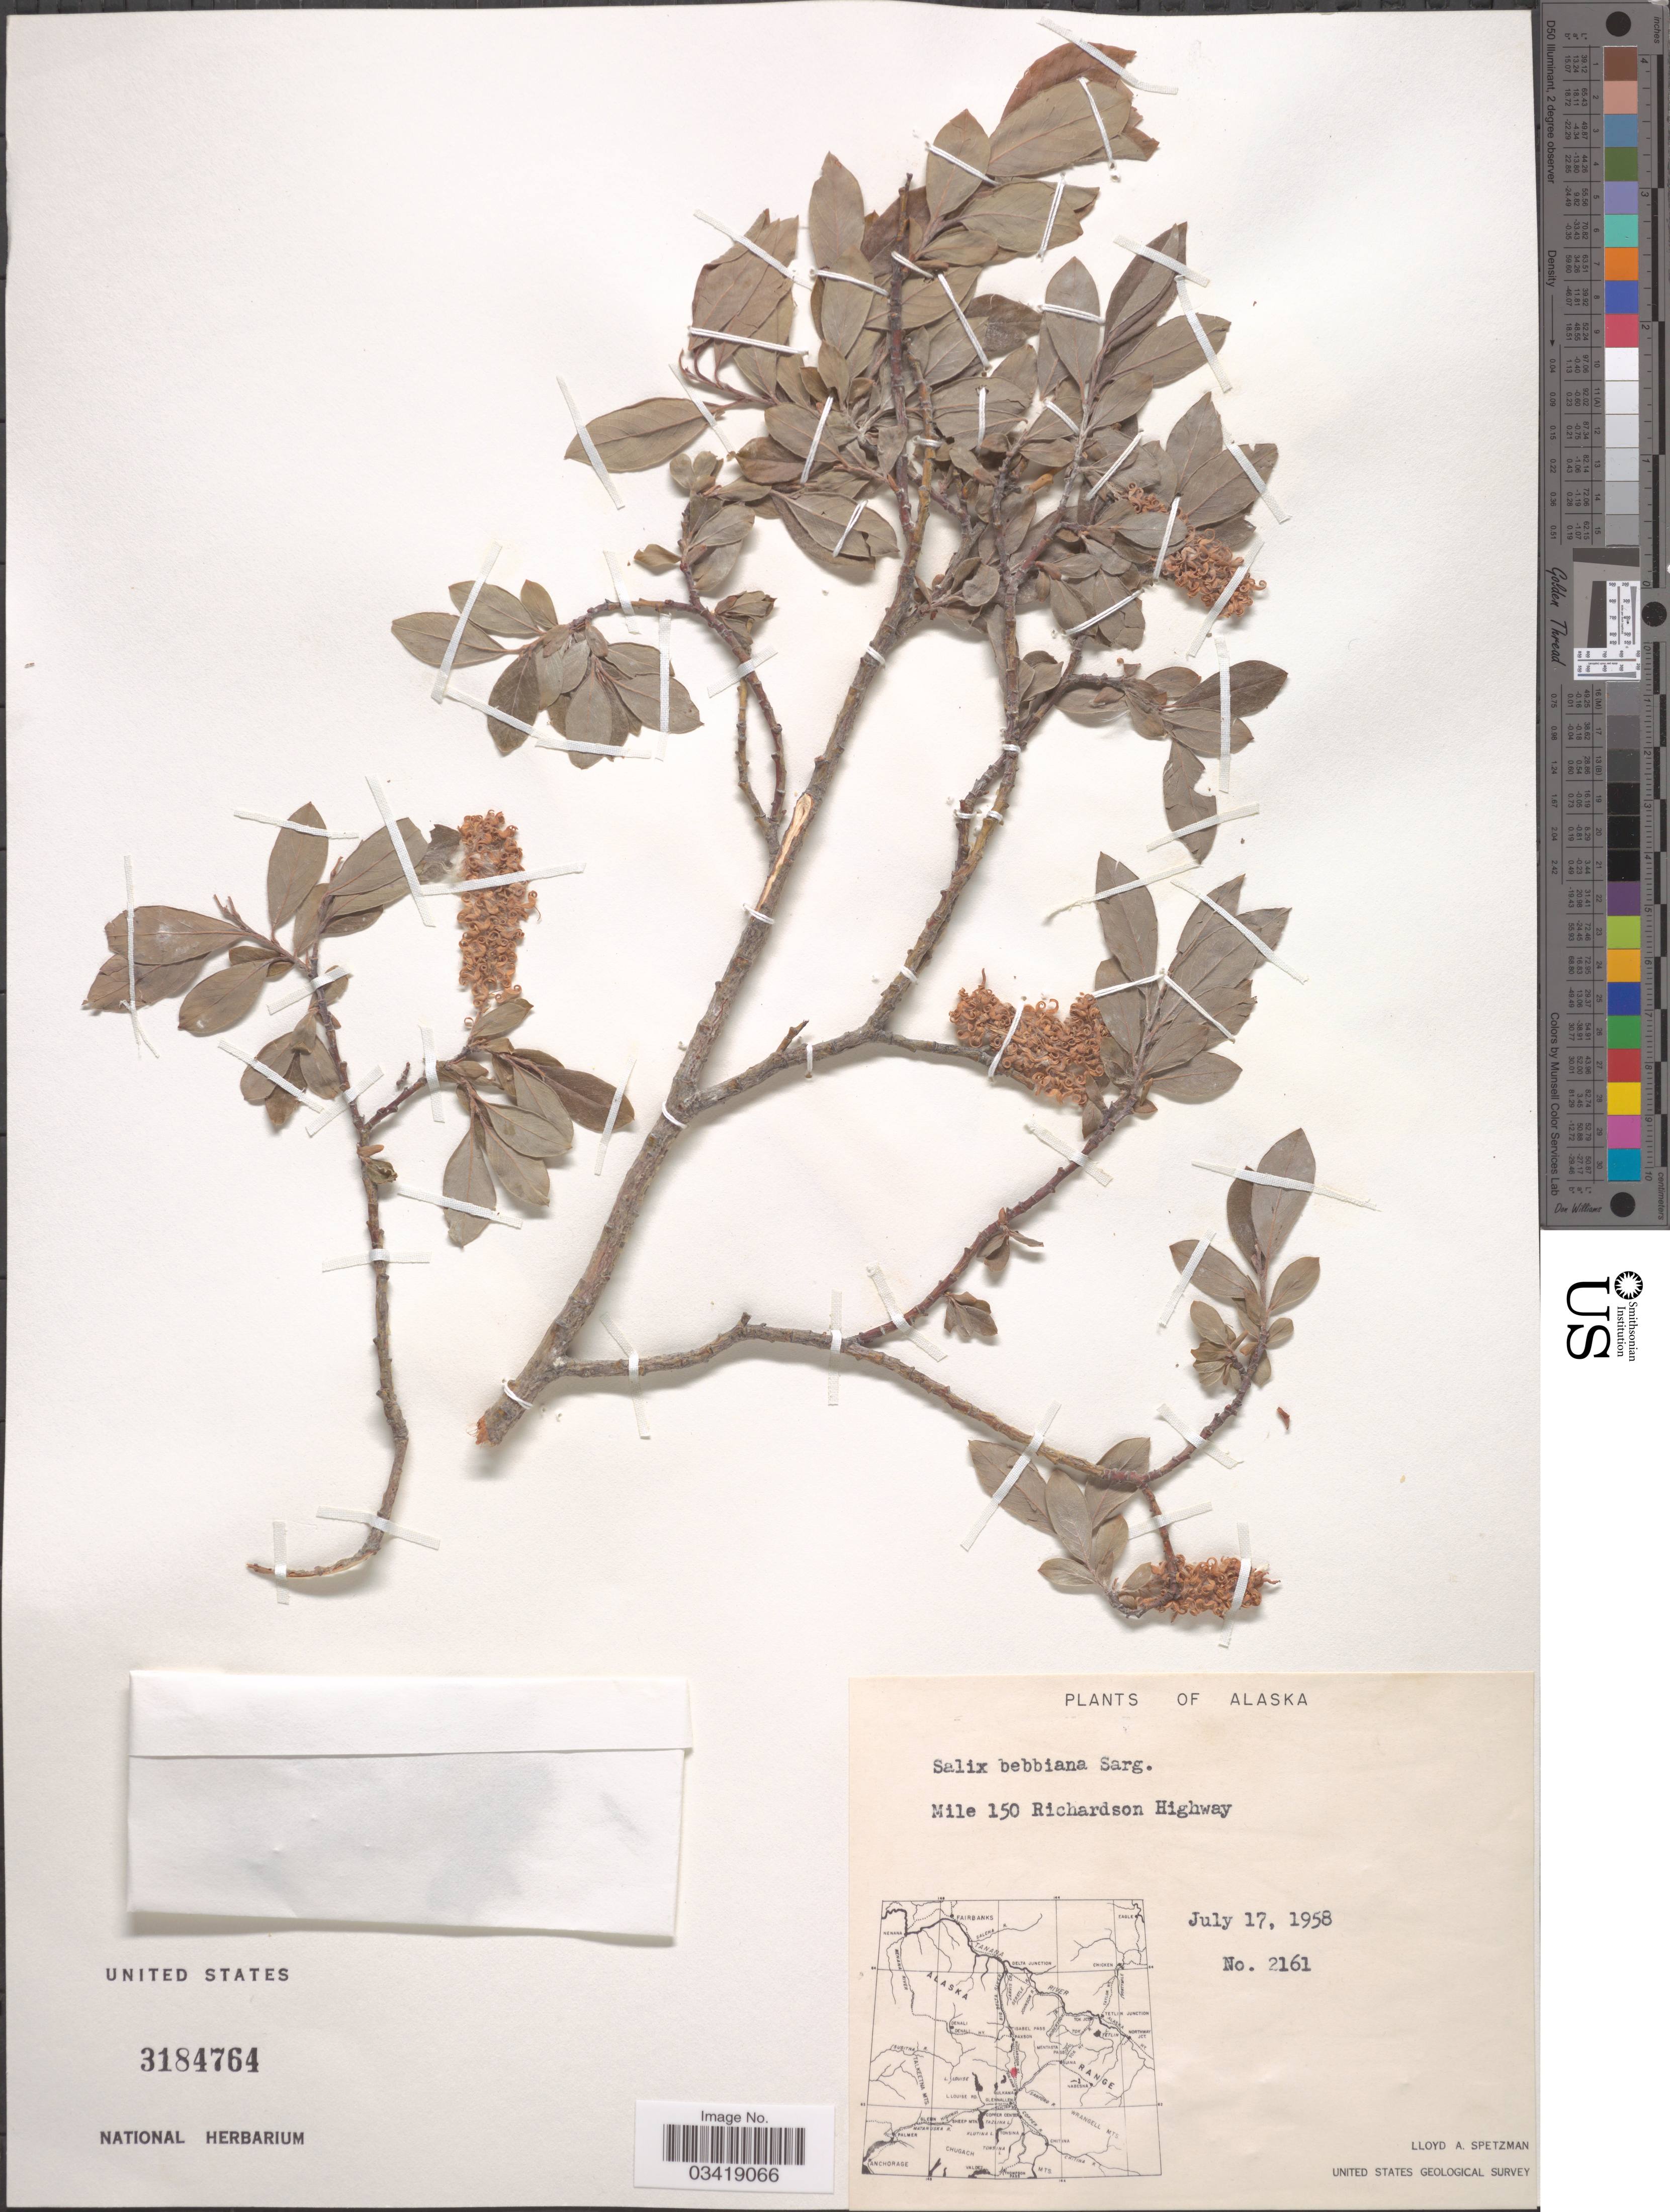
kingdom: Plantae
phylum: Tracheophyta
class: Magnoliopsida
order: Malpighiales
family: Salicaceae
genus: Salix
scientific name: Salix bebbiana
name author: Sarg.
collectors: L. Spetzman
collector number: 2161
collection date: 1958-07-17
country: United States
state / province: Alaska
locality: Mile 150 Richardson Highway.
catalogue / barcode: US 3184764